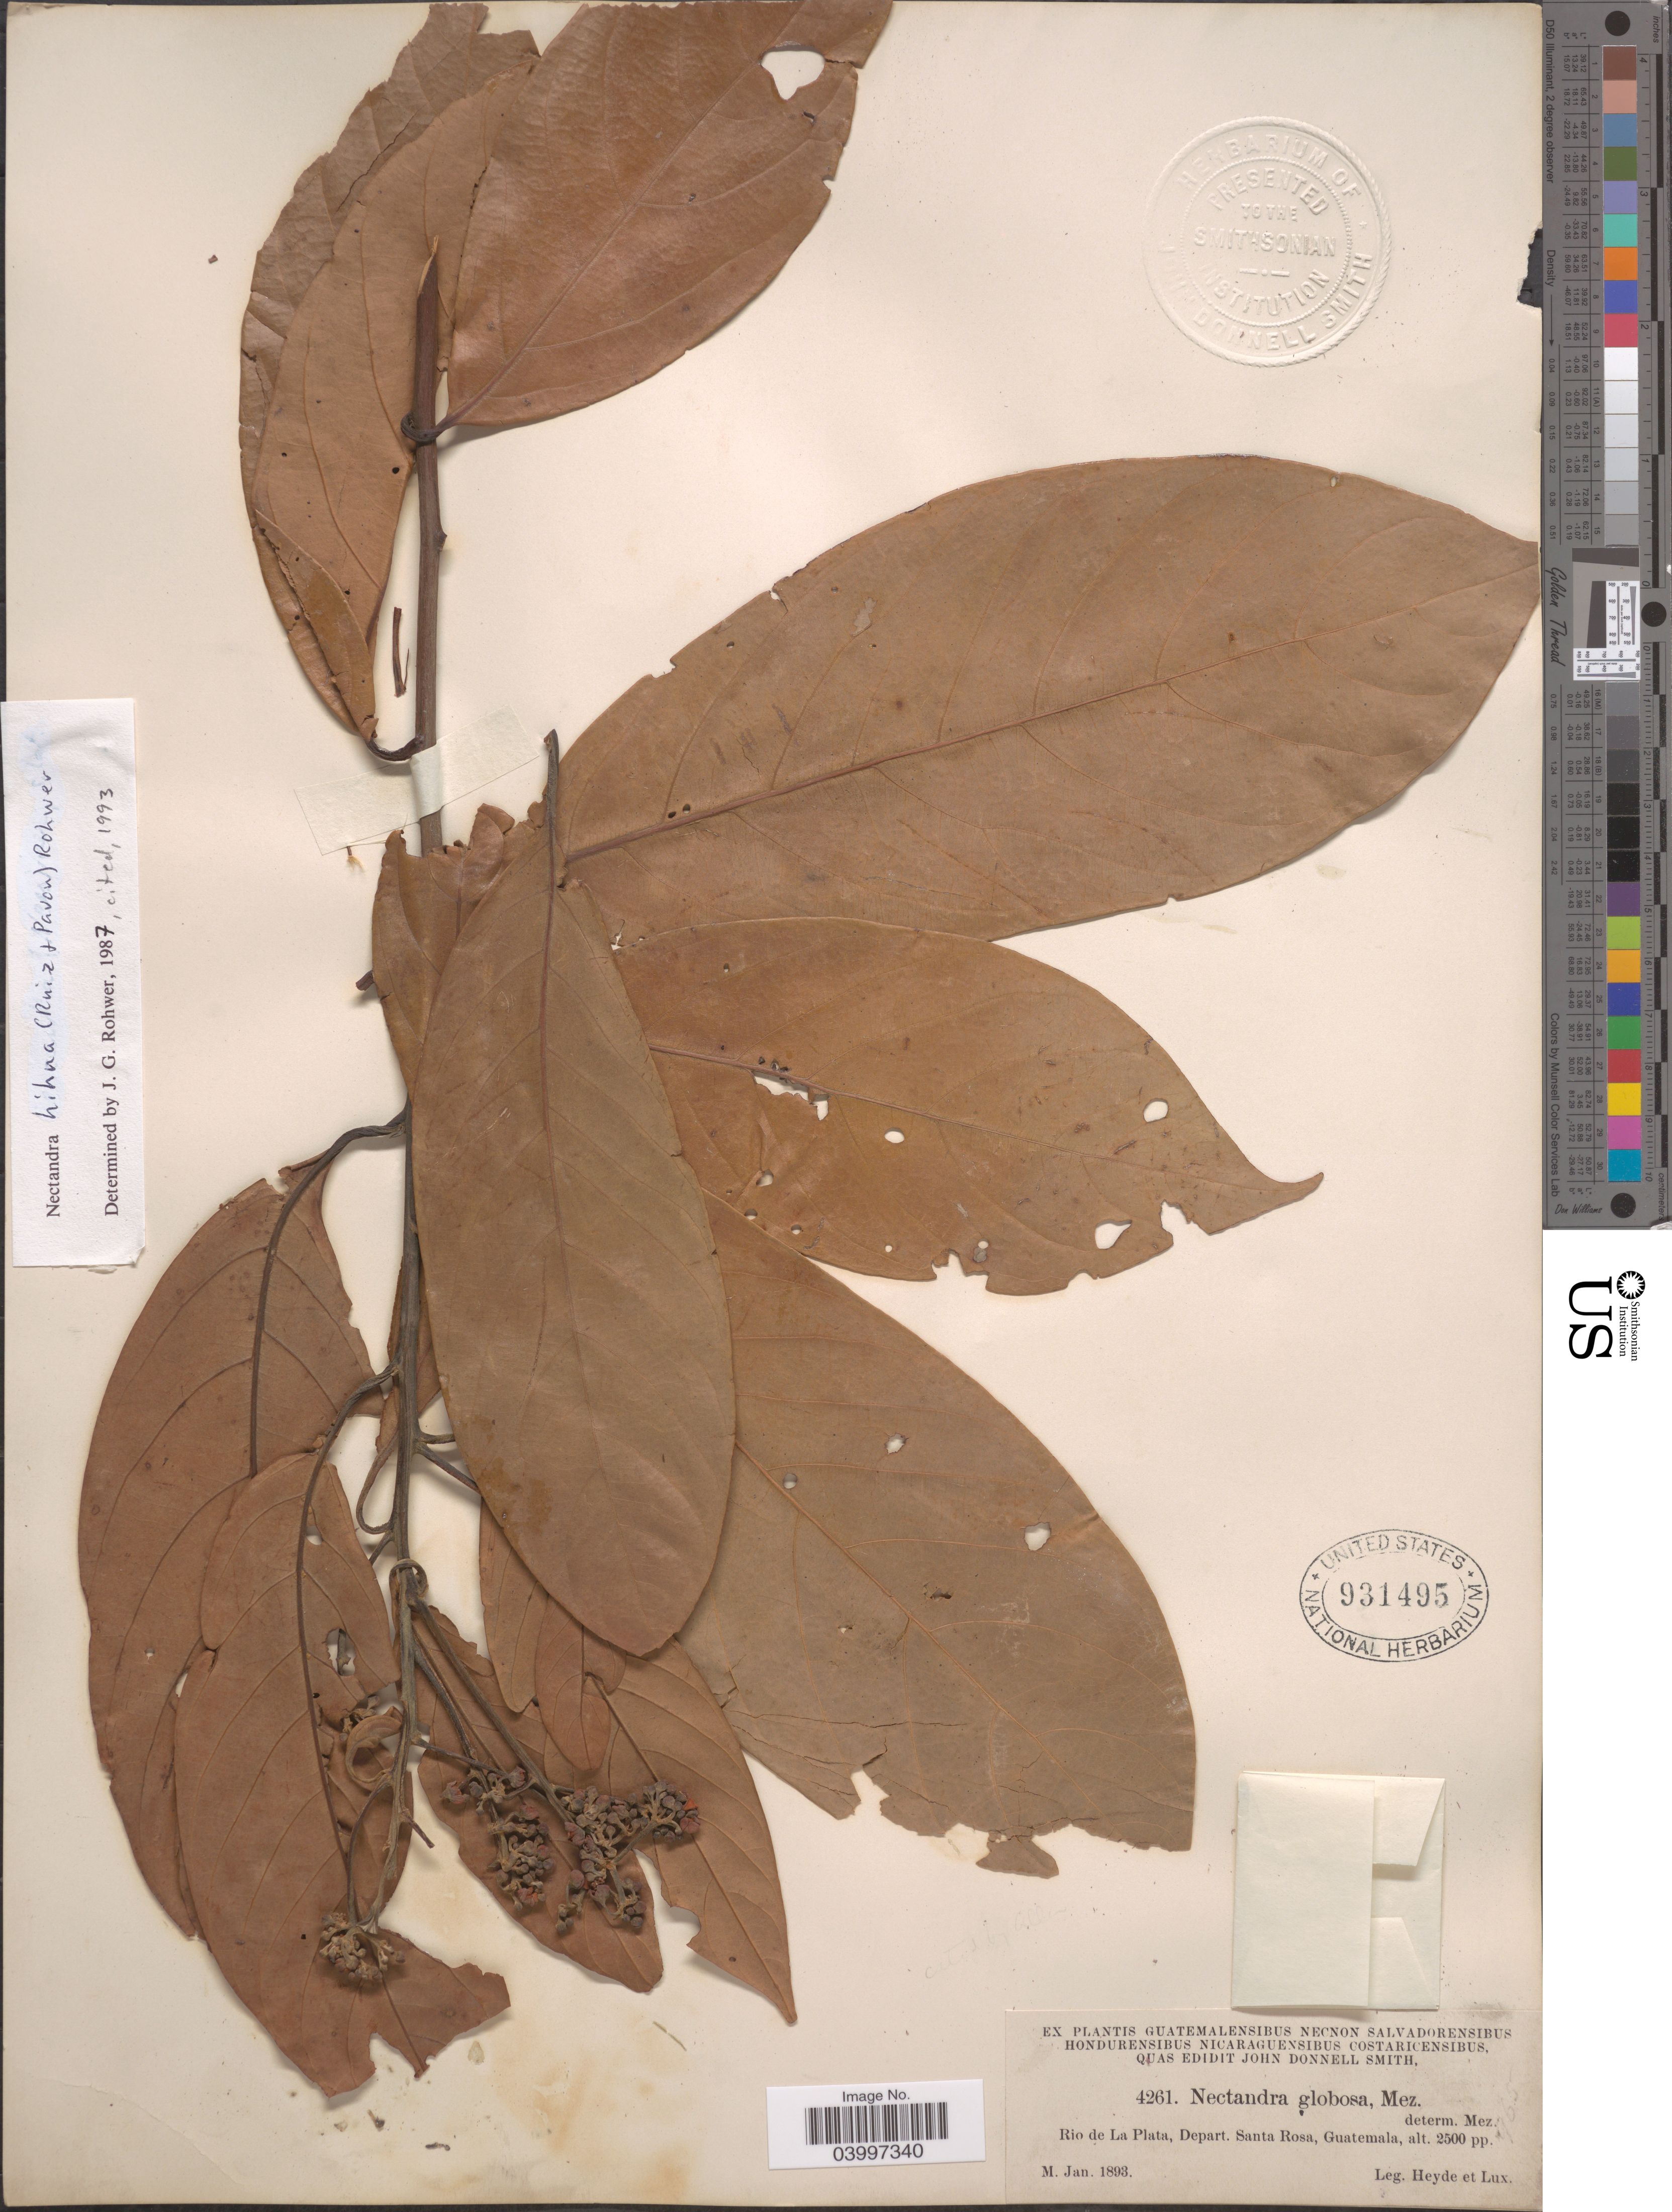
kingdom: Plantae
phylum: Tracheophyta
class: Magnoliopsida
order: Laurales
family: Lauraceae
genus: Nectandra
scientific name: Nectandra hihua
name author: (Ruiz & Pav.) Rohwer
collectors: Heyde & Lux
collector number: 4261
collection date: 1893-01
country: Guatemala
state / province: Santa Rosa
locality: Rio de La Plata, Depart. Santa Rosa.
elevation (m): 762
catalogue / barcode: US 931495